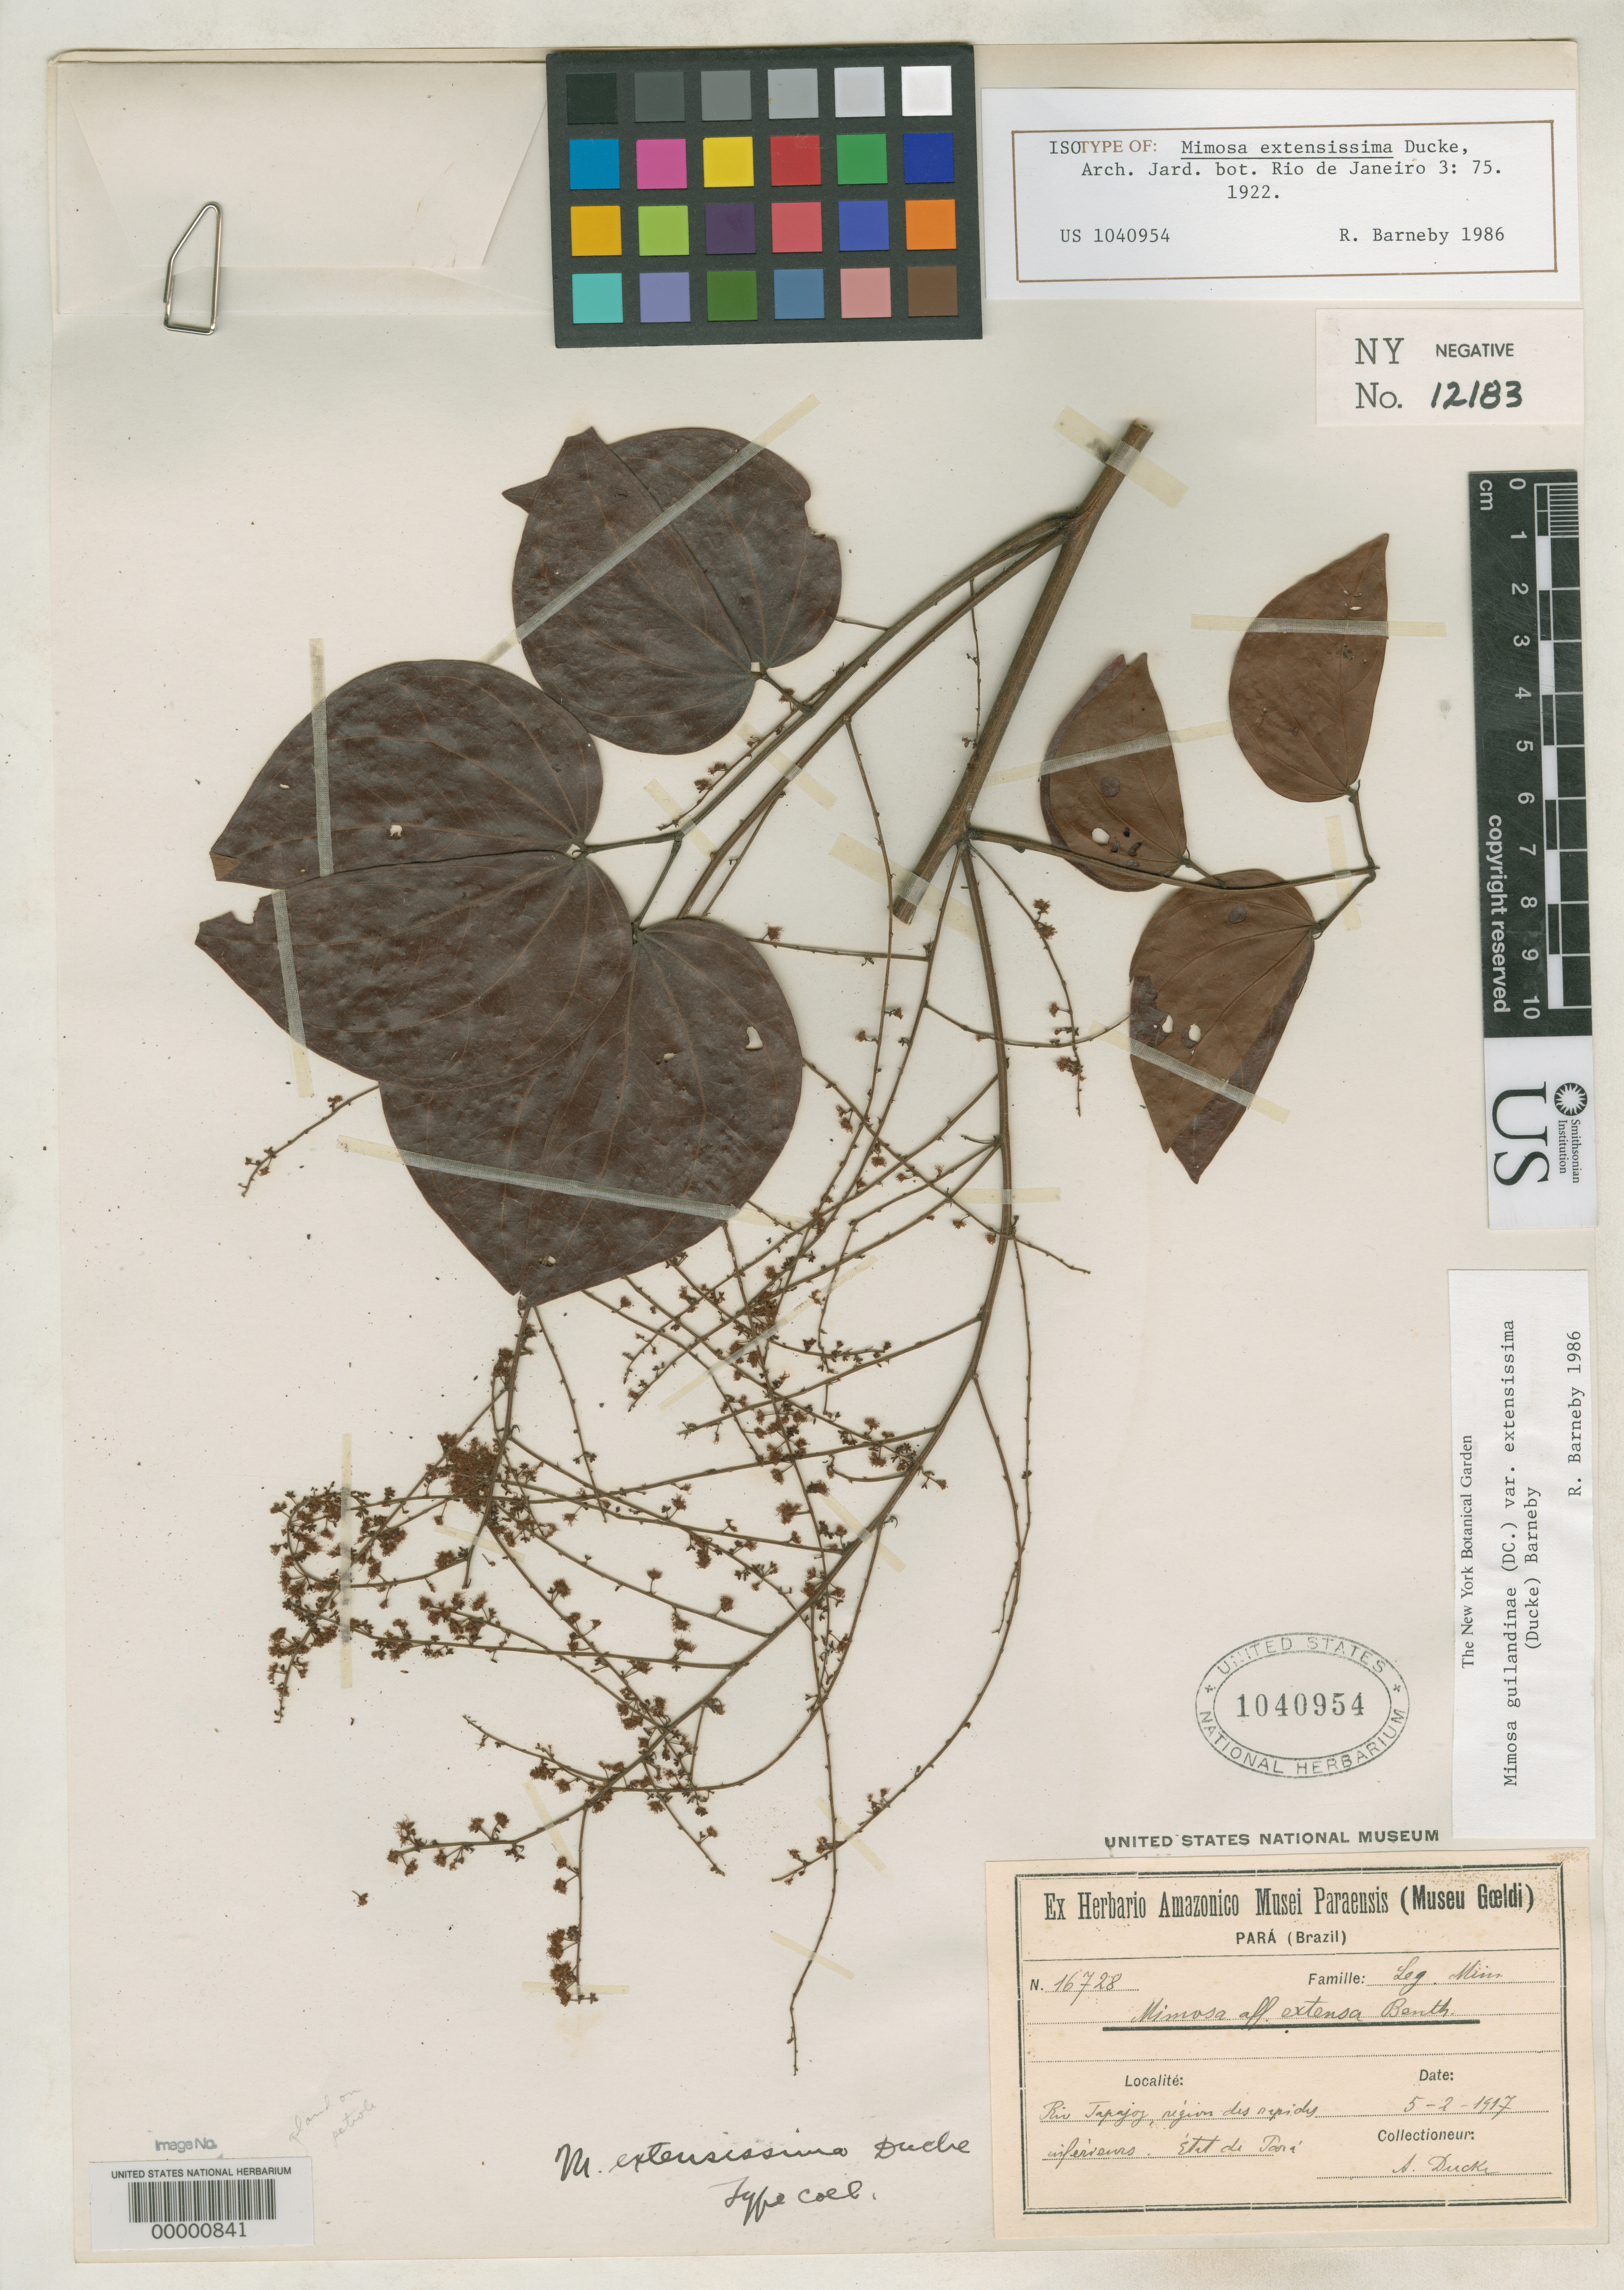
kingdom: Plantae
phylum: Tracheophyta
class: Magnoliopsida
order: Fabales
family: Fabaceae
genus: Mimosa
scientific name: Mimosa extensissima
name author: Ducke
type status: Isosyntype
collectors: A. Ducke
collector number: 16728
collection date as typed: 5-2-1917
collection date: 1917-02-05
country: Brazil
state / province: Pará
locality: Rio Tapajoz.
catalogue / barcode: US 1040954